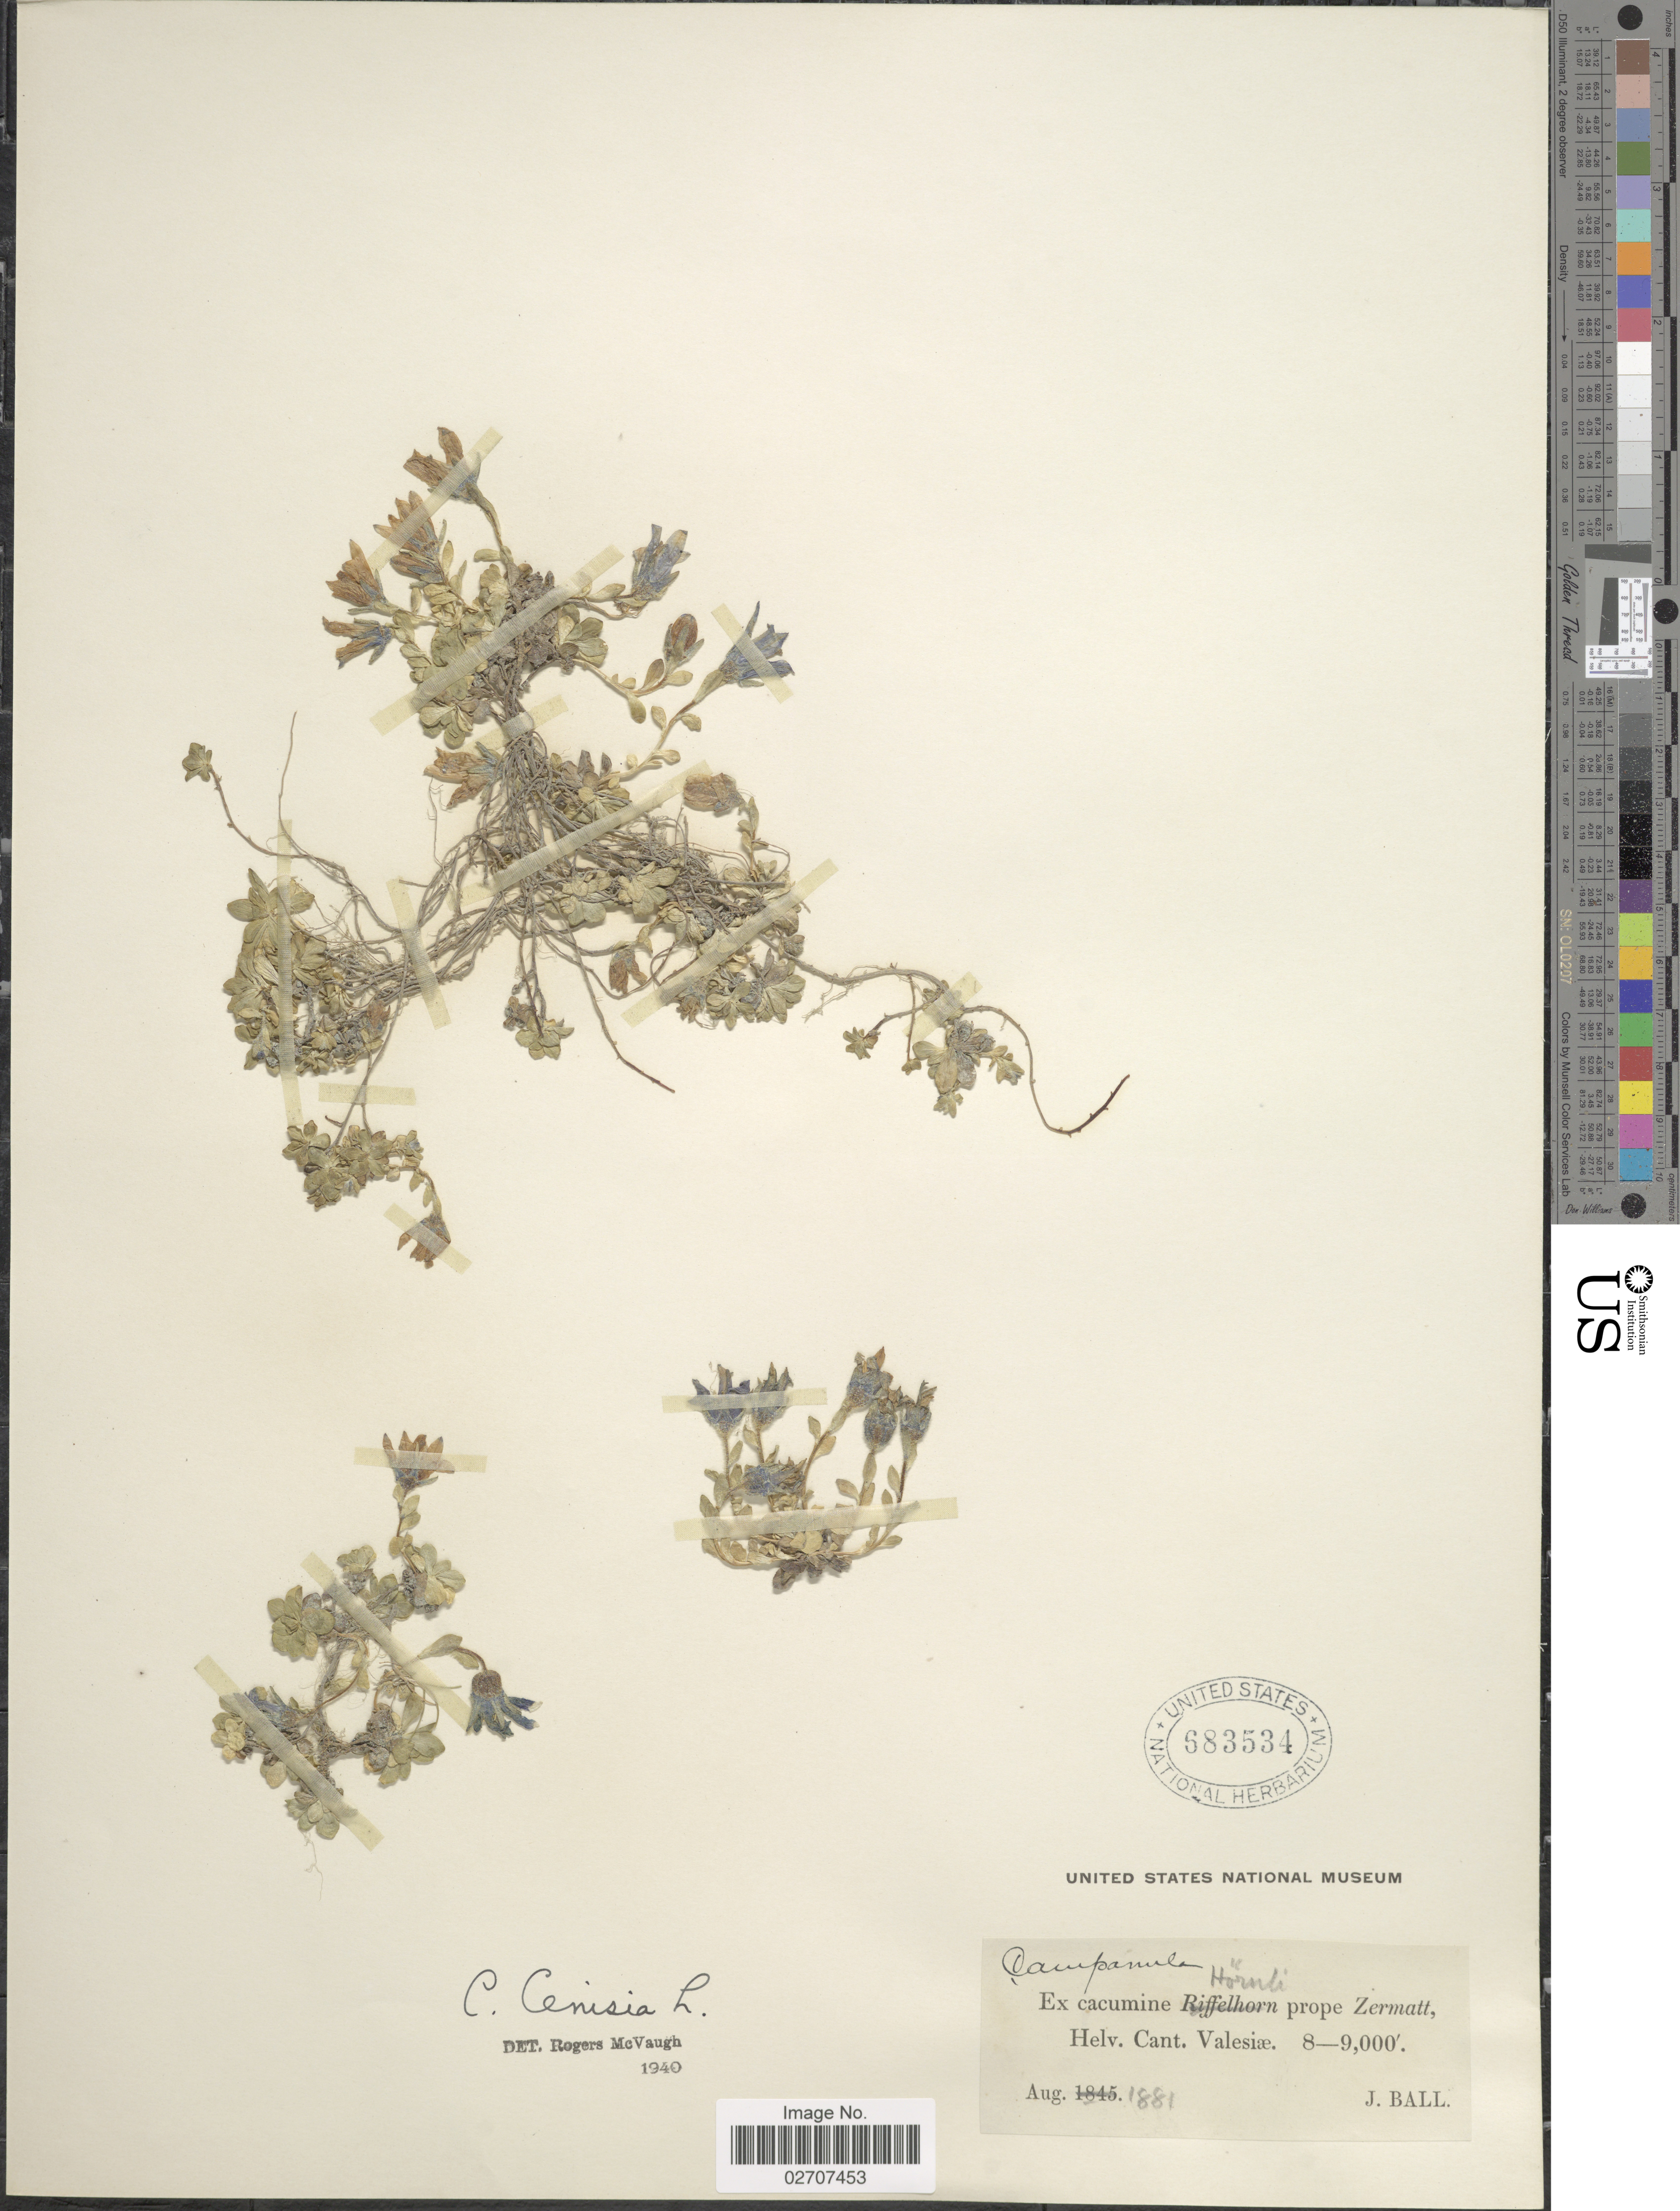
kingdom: Plantae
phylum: Tracheophyta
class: Magnoliopsida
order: Asterales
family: Campanulaceae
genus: Campanula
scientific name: Campanula cenisia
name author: L.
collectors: J. Ball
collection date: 1881-08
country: Switzerland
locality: Ex cacumine Hornti prope Zermatt, Helv. Cant. Valesiae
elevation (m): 2438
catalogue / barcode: US 683534